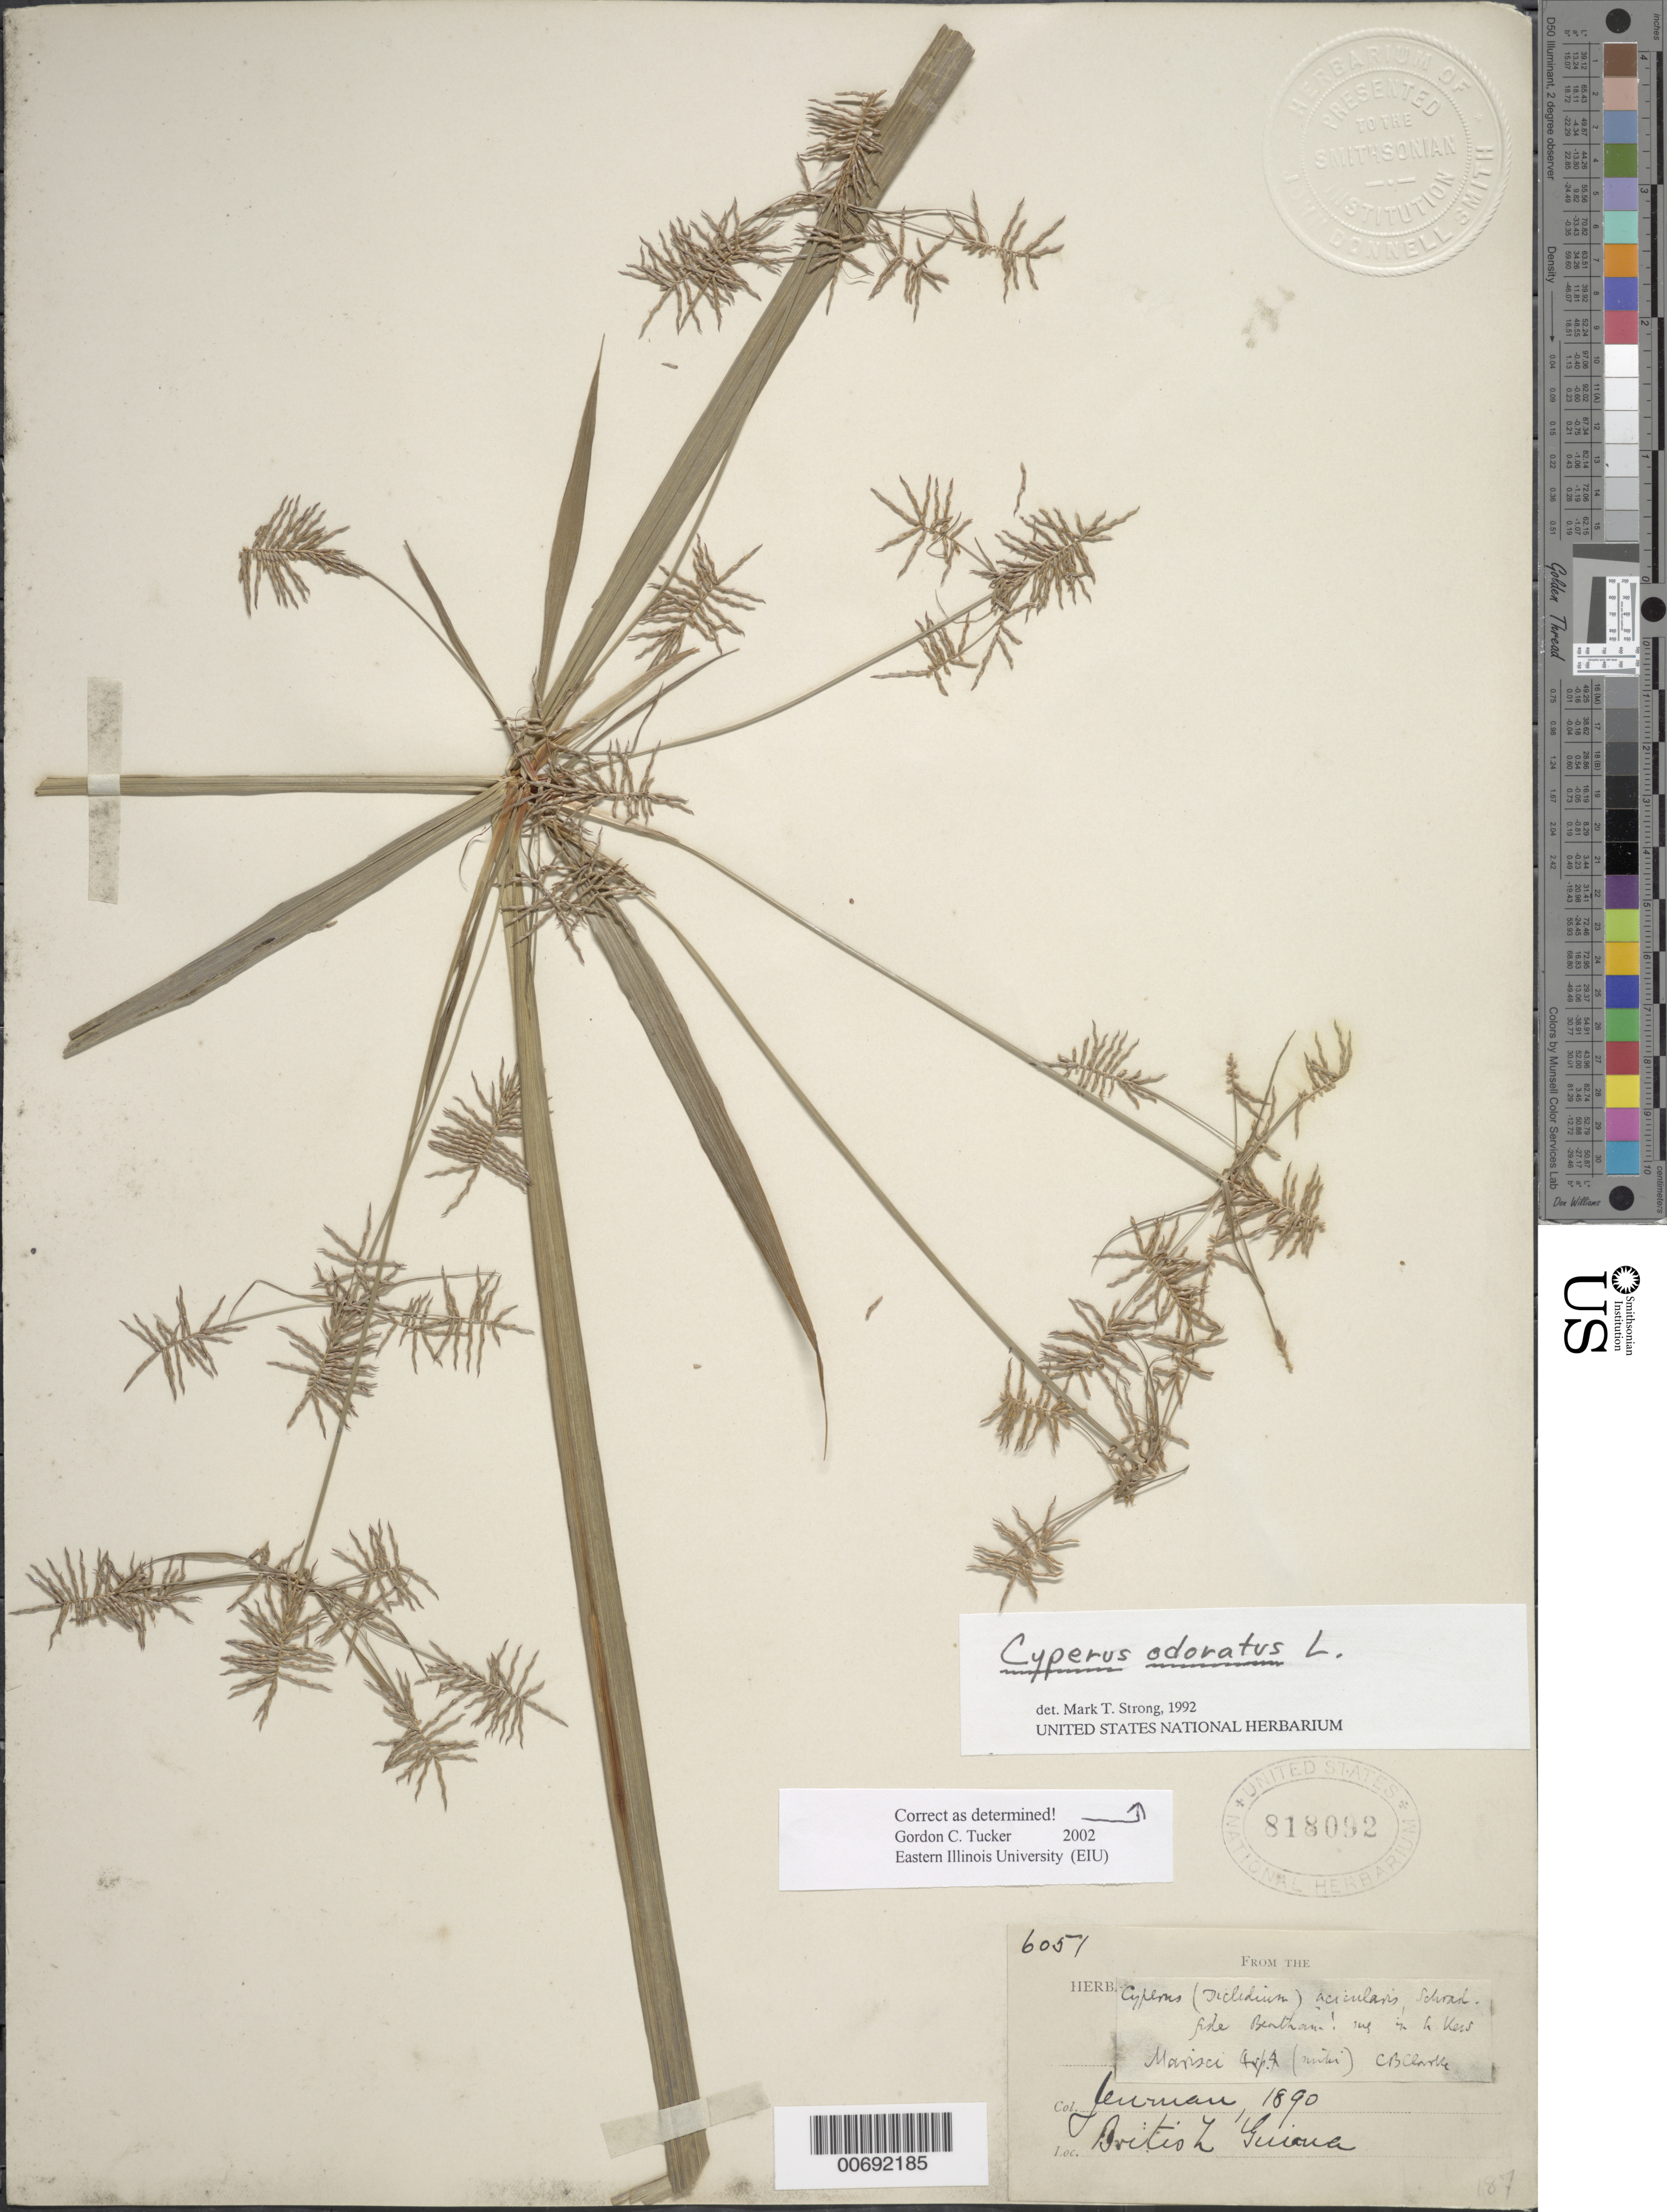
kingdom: Plantae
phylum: Tracheophyta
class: Liliopsida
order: Poales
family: Cyperaceae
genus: Cyperus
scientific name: Cyperus odoratus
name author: L.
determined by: Tucker, G. C.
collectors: G. S. Jenman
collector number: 6051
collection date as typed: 1890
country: Guyana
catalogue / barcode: US 818092